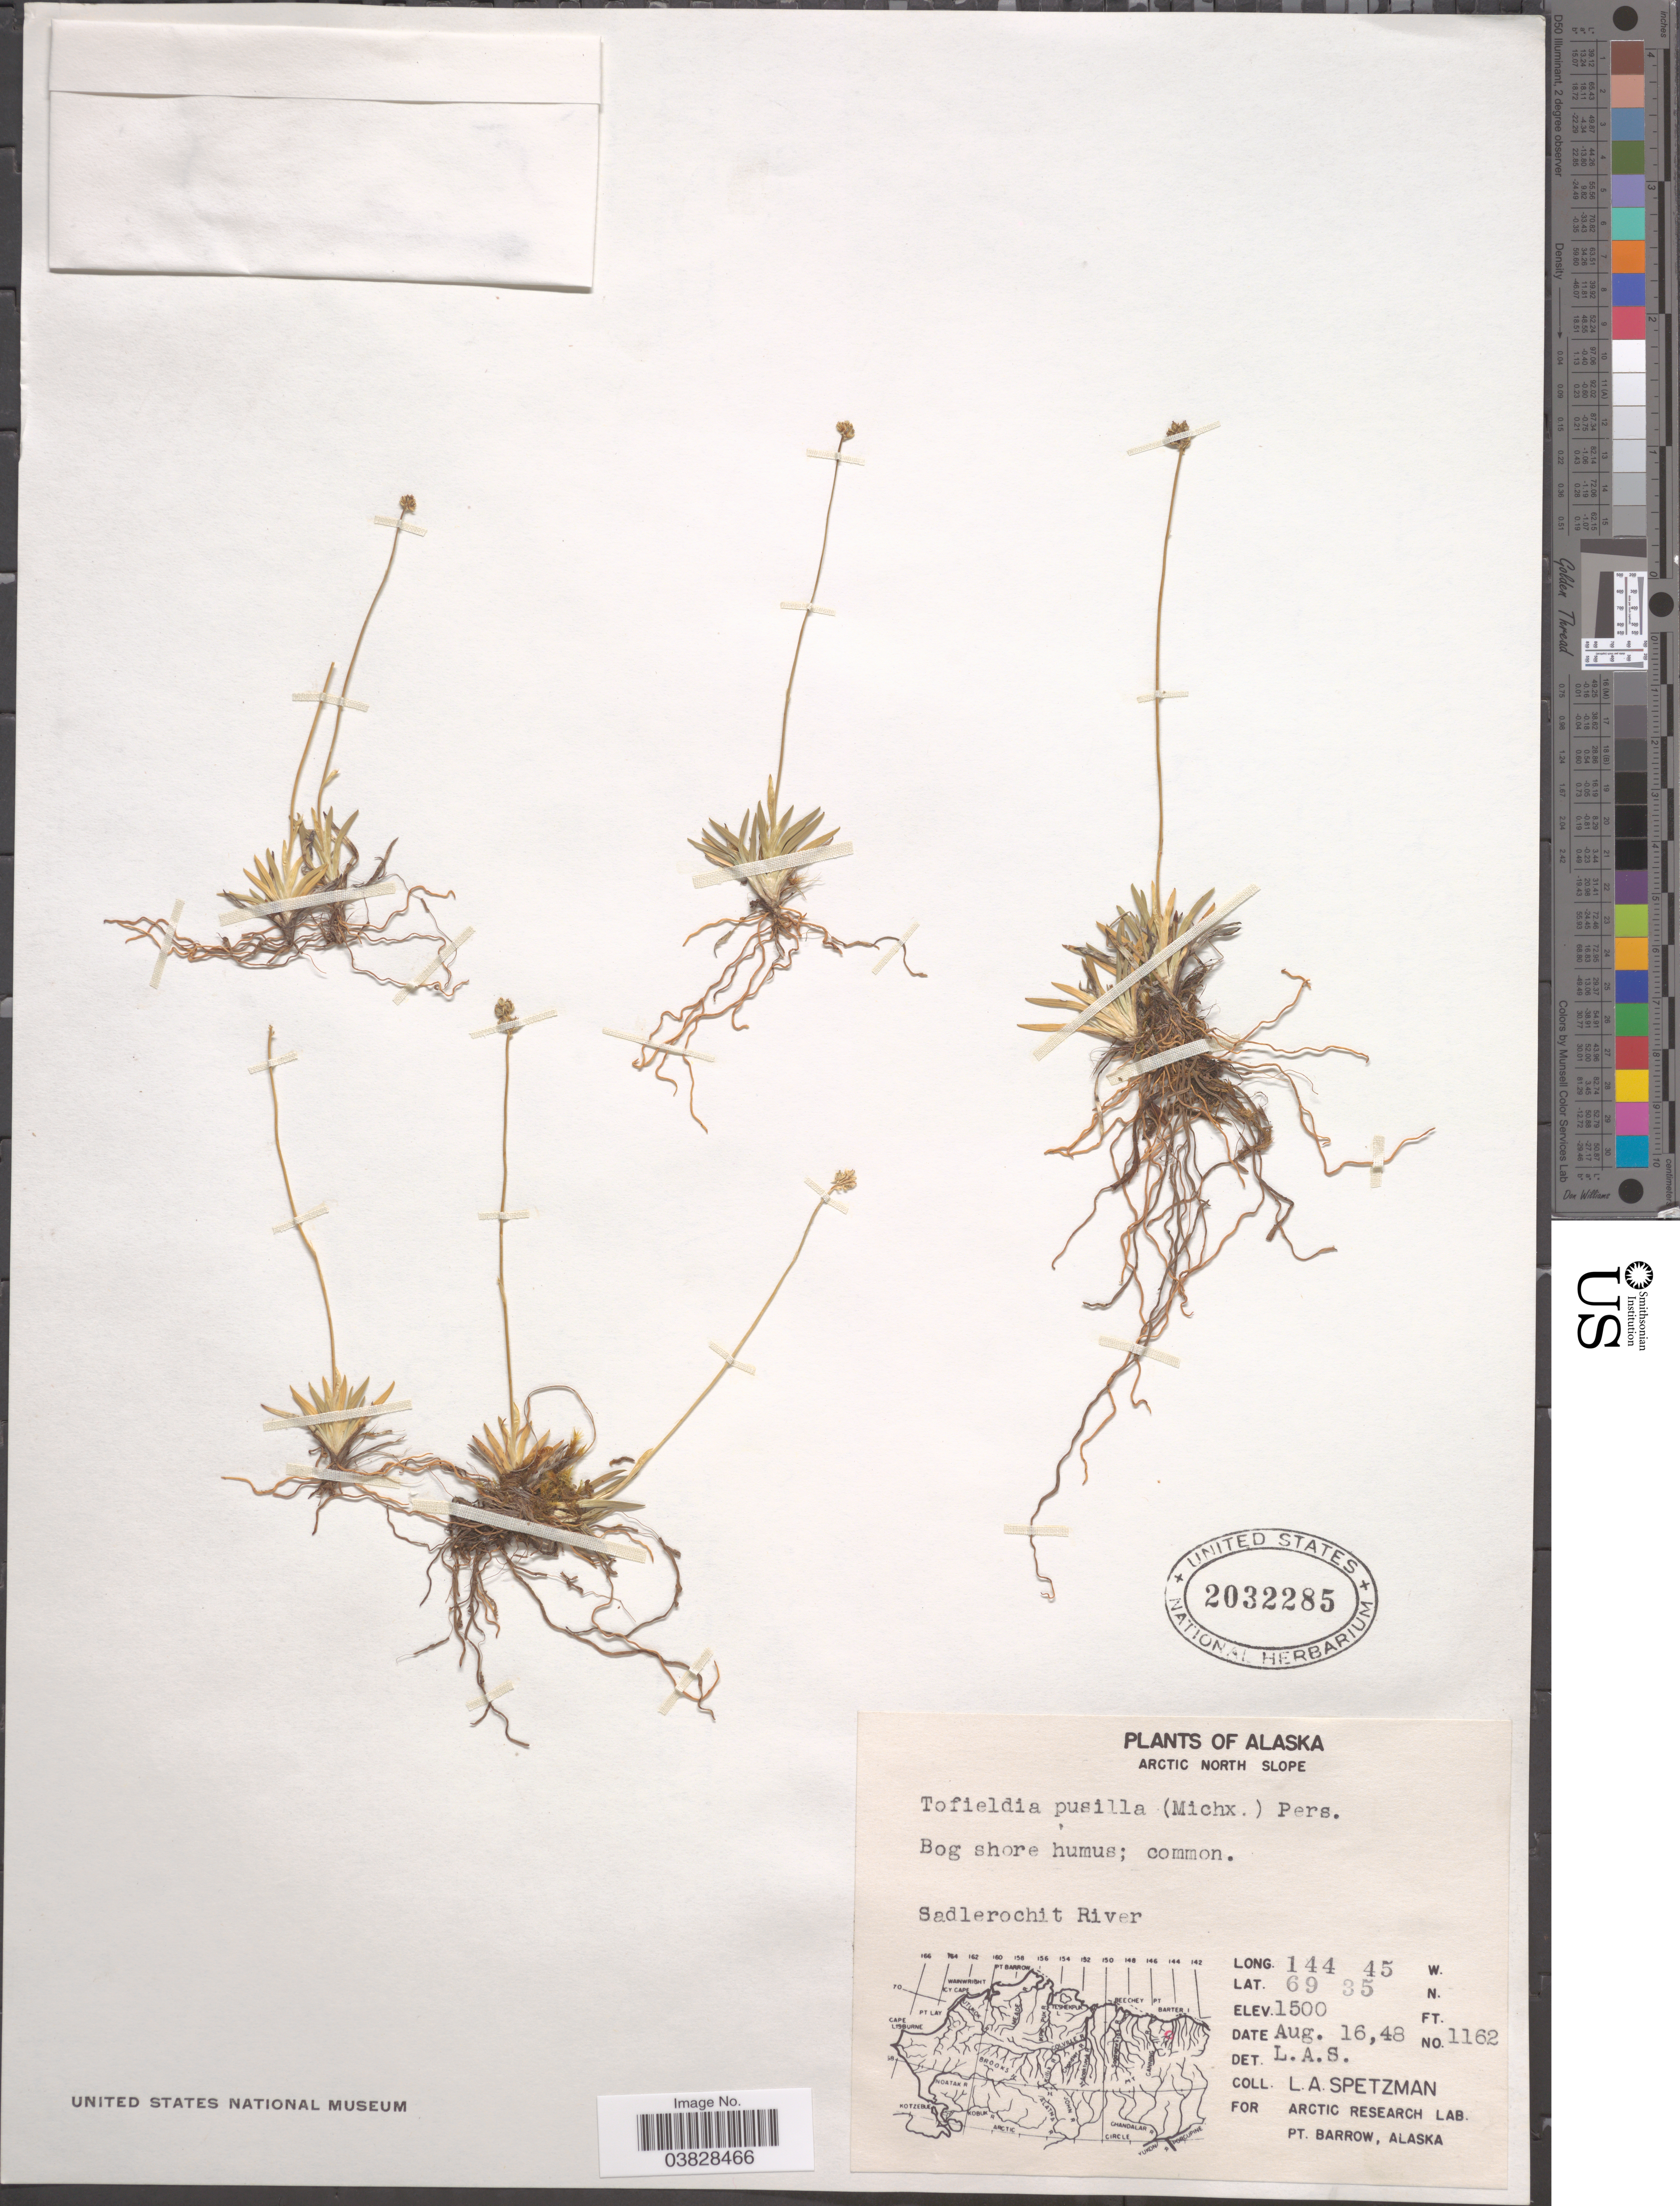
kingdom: Plantae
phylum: Tracheophyta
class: Liliopsida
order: Alismatales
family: Tofieldiaceae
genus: Tofieldia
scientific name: Tofieldia pusilla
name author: (Michx.) Pers.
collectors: L. Spetzman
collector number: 1162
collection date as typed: Transcribed d/m/y: 16/8/48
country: United States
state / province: Alaska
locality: Arctic North Slope. Sadlerochit River.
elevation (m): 457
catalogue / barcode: US 2032285